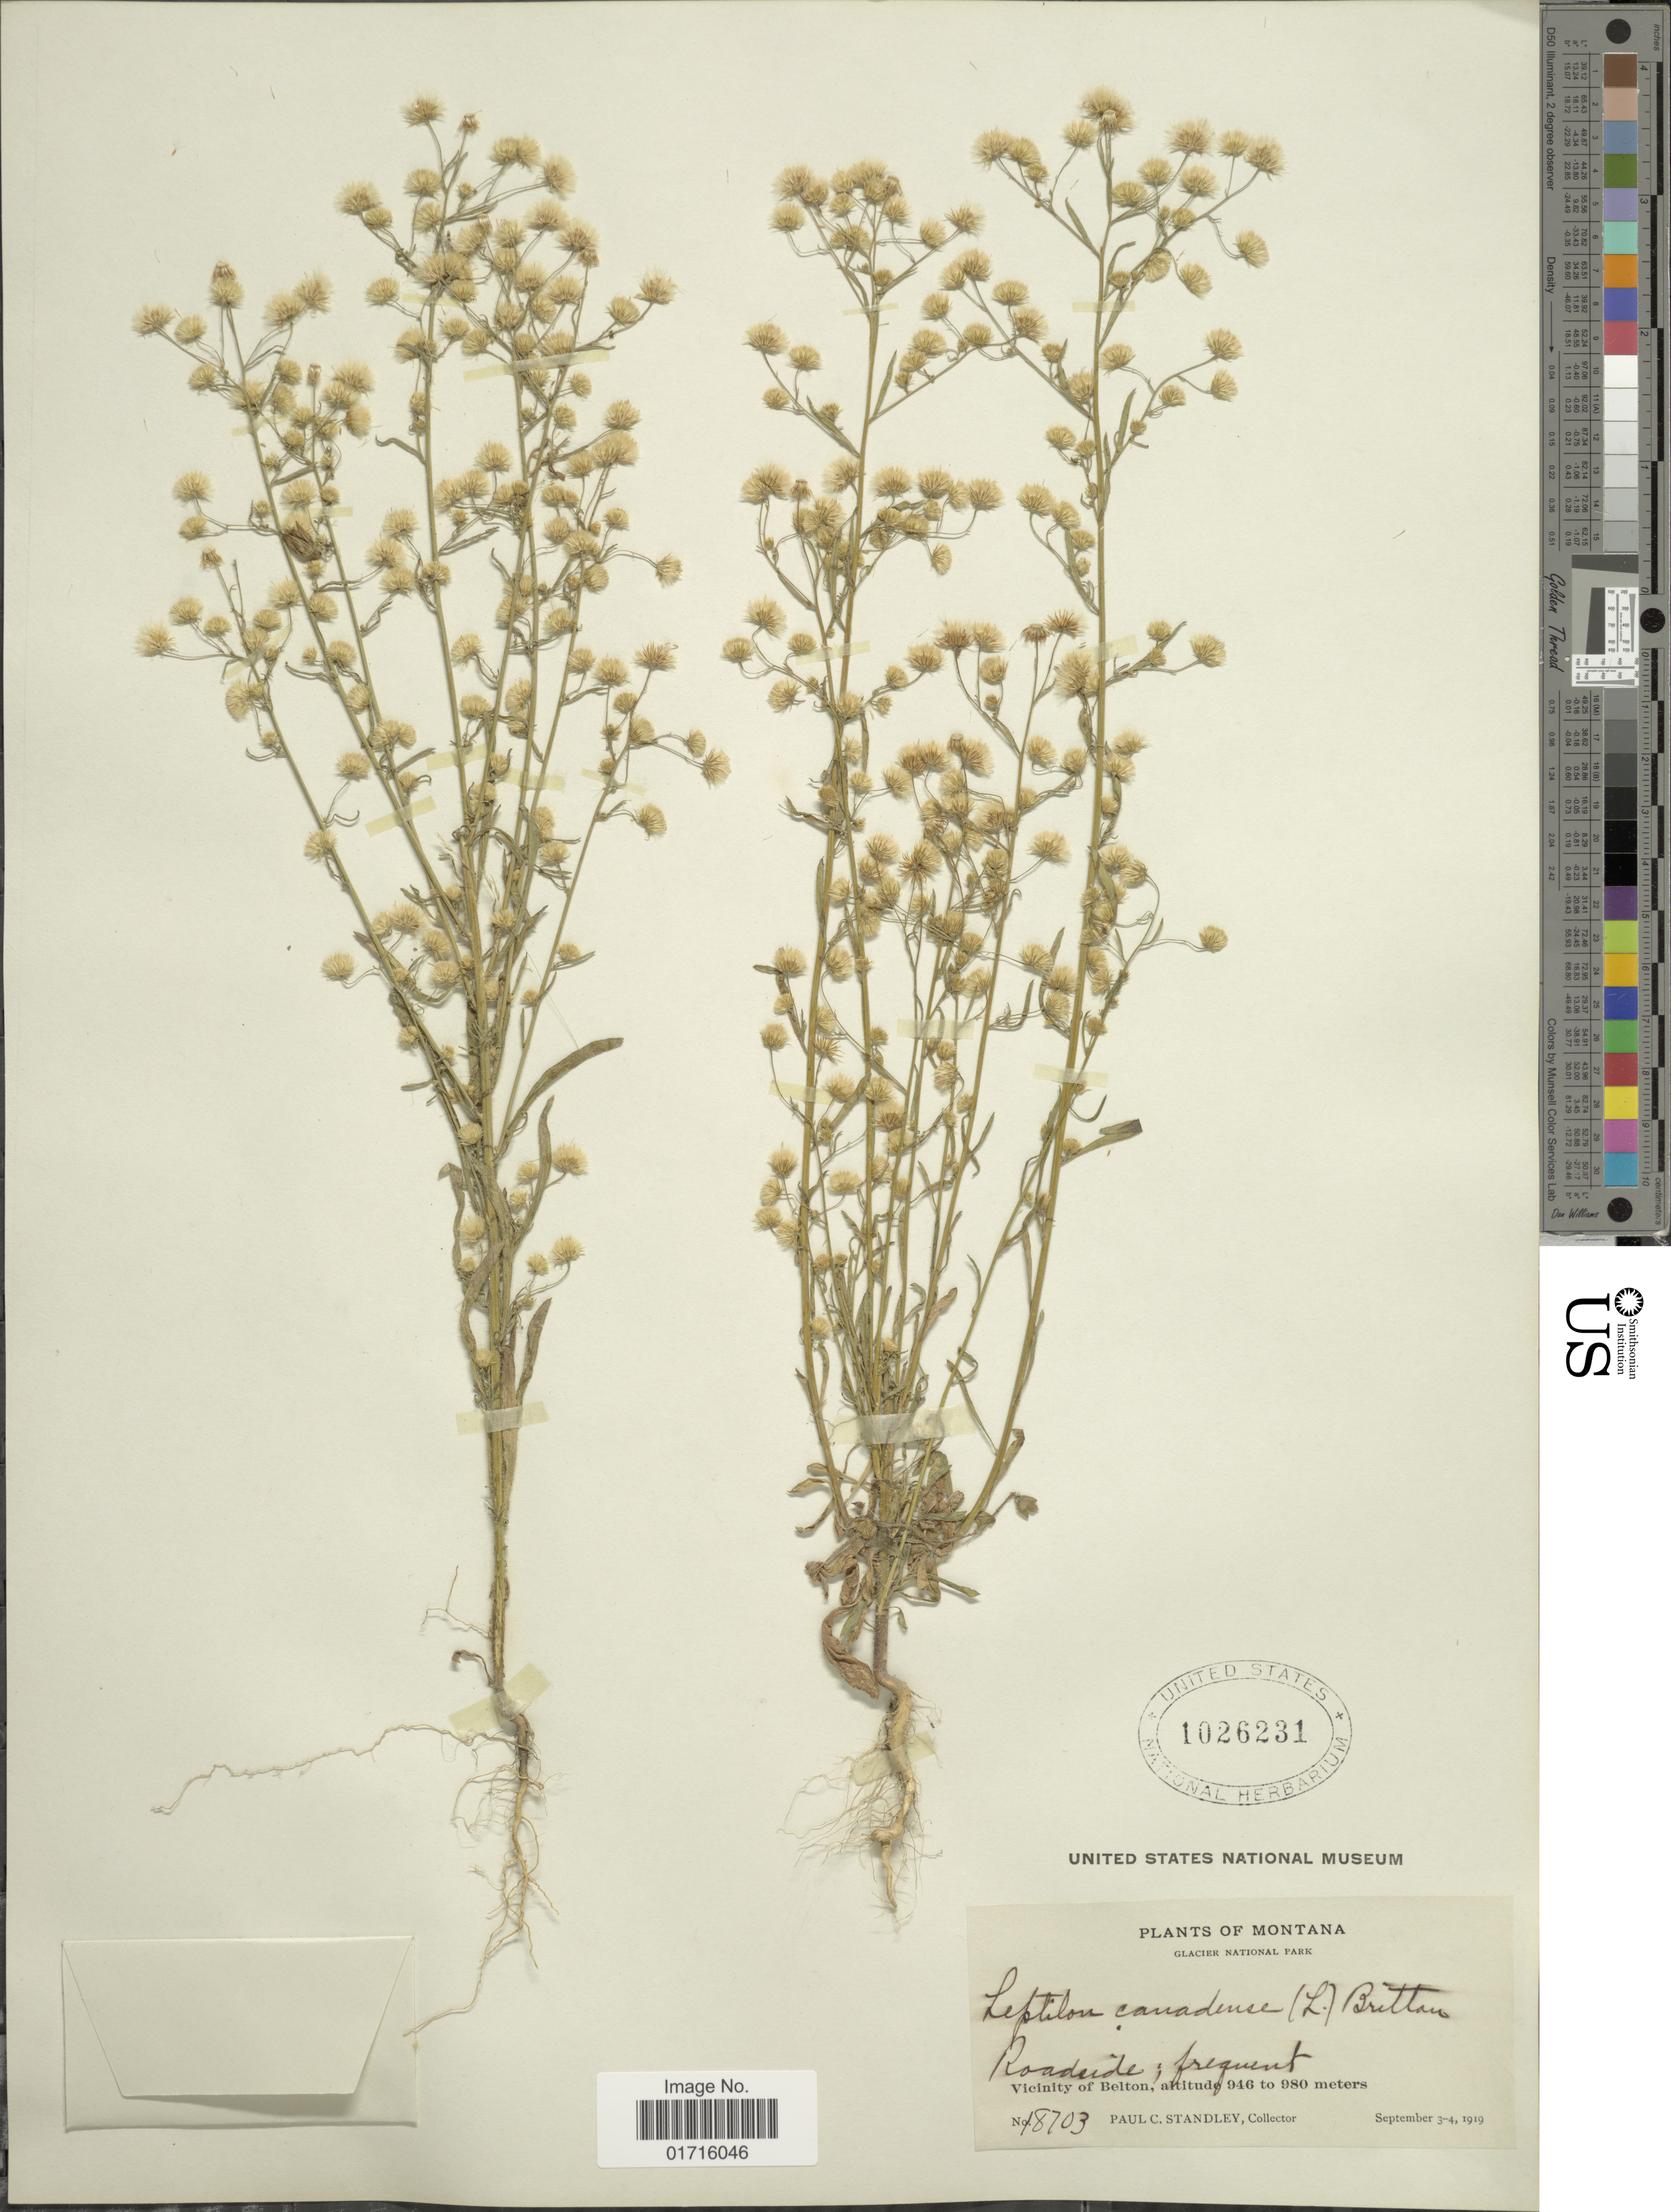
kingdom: Plantae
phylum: Tracheophyta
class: Magnoliopsida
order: Asterales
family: Asteraceae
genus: Conyza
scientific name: Conyza canadensis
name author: (L.) Cronq.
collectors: P. C. Standley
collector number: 18703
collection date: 1919-09-03/1919-09-04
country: United States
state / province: Montana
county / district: Flathead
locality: Glacier National Park, Vicinity of Belton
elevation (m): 946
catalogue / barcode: US 1026231